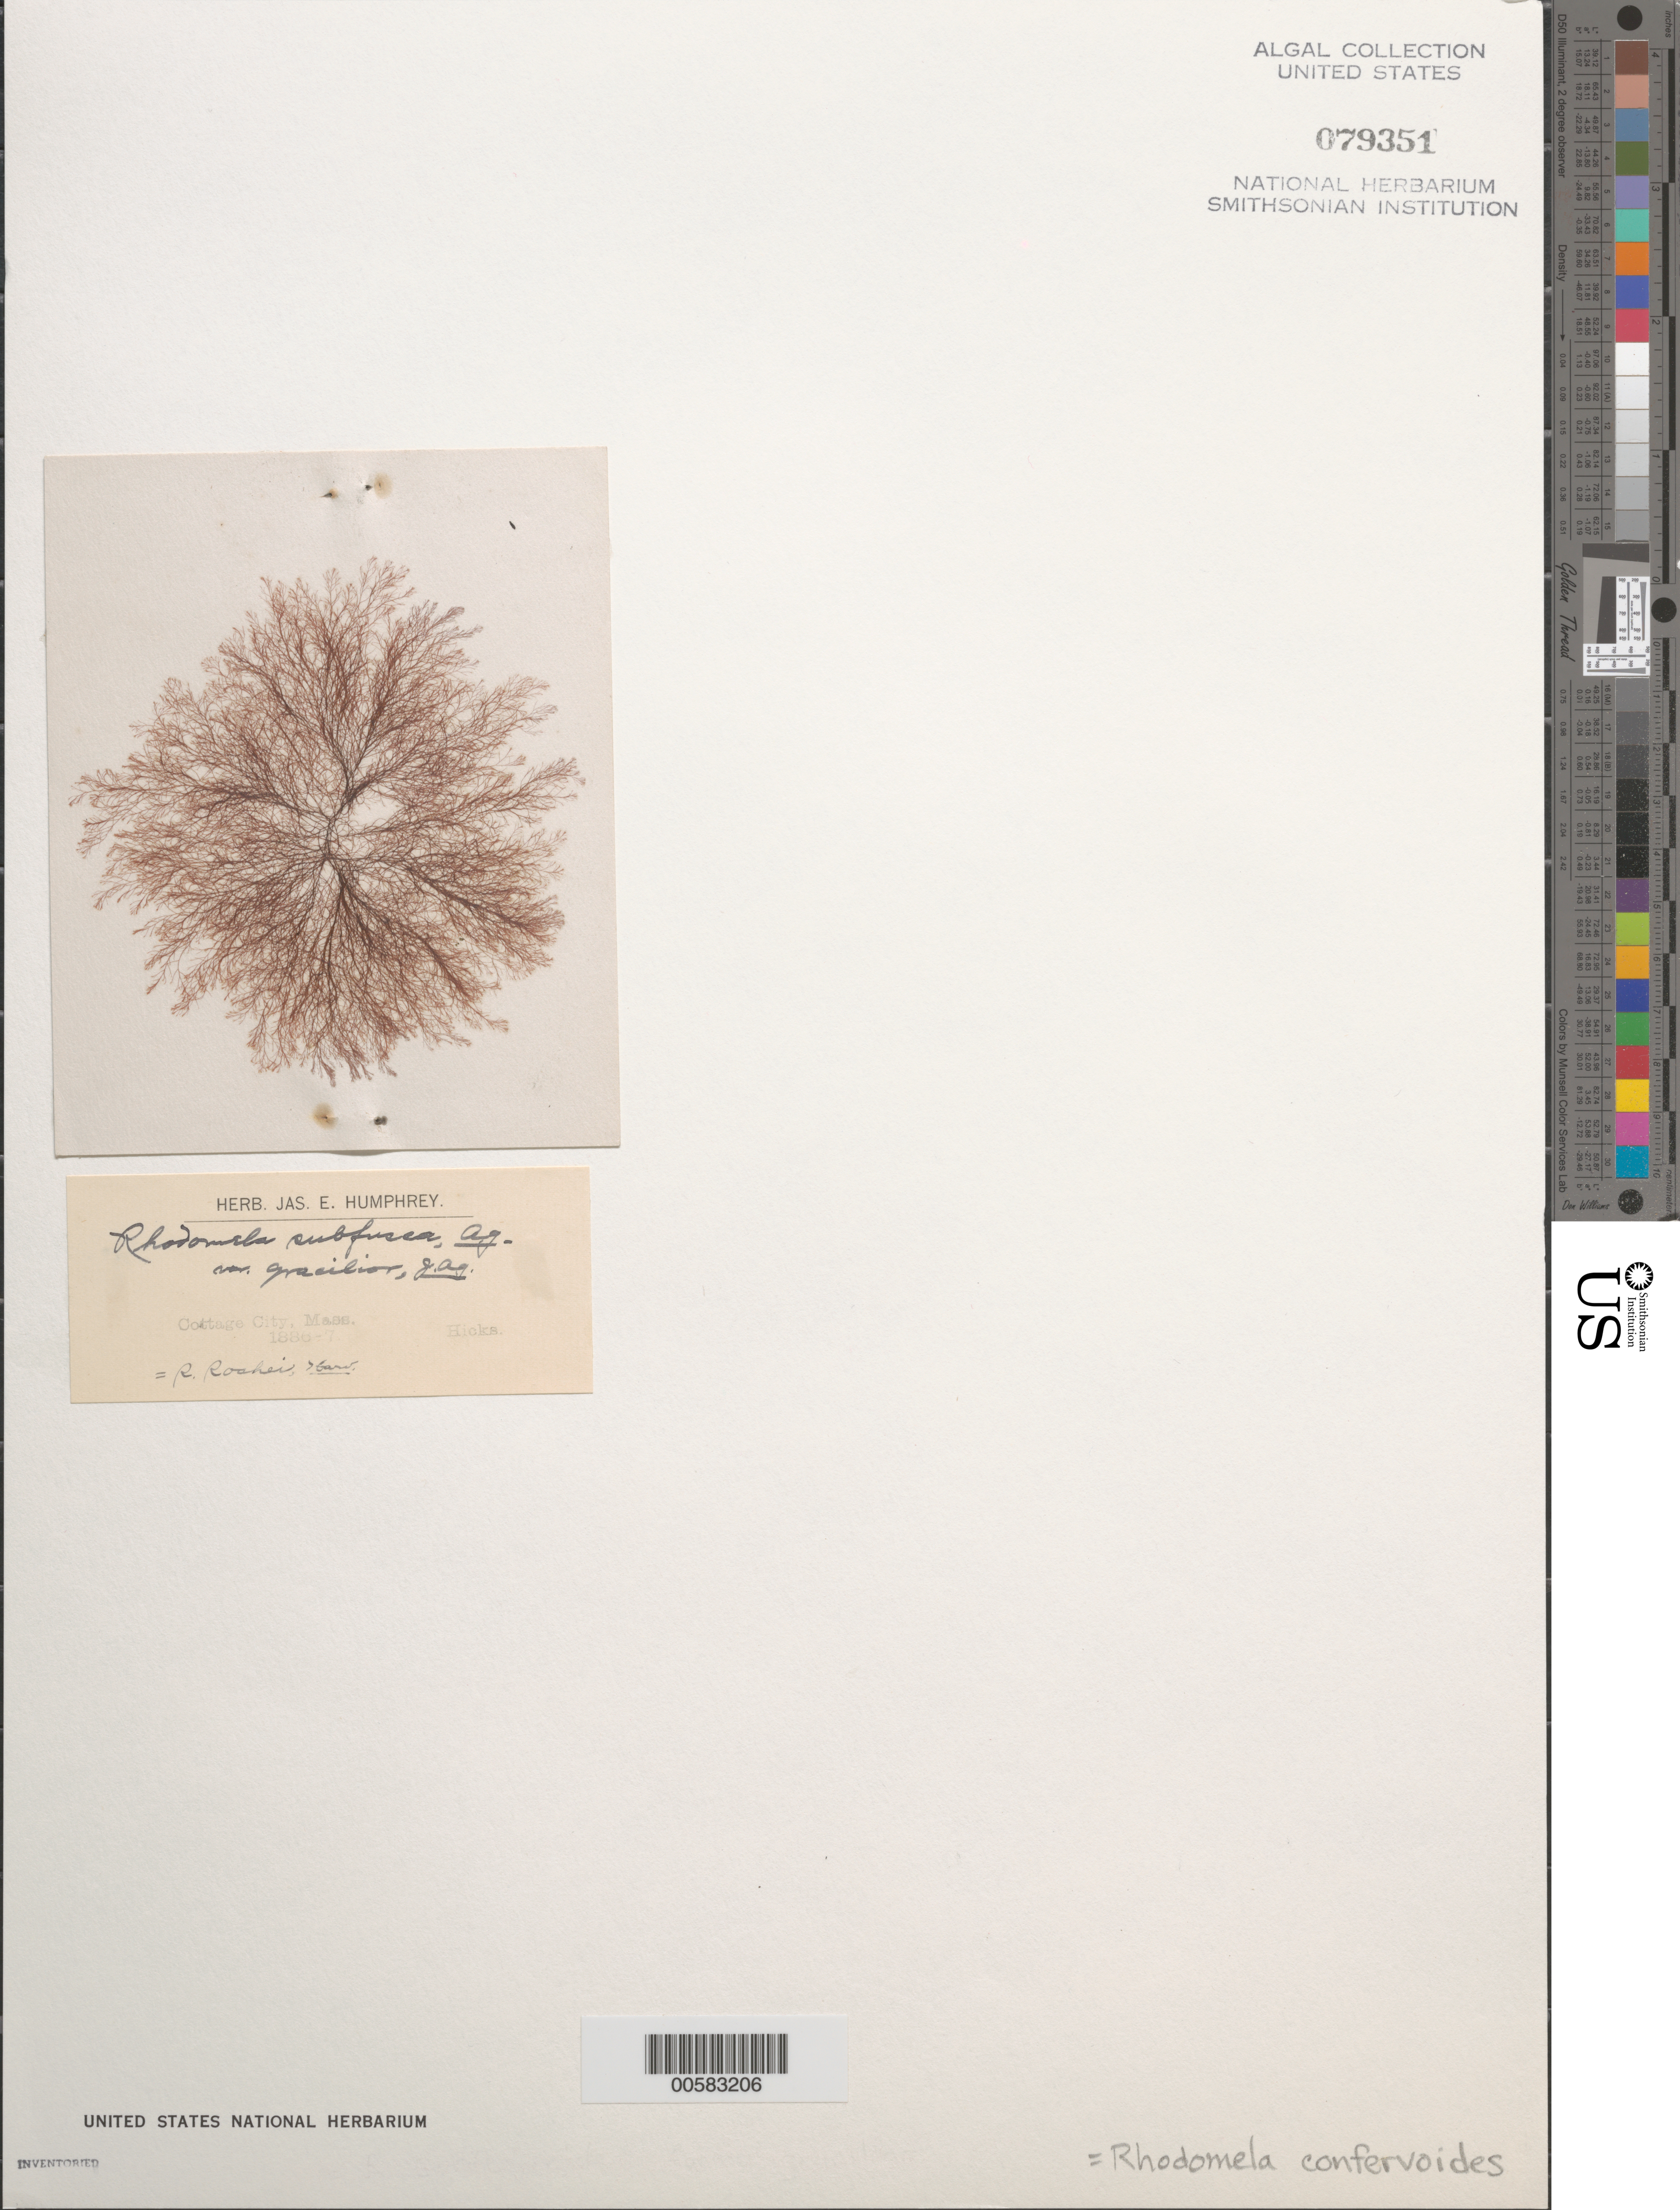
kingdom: Plantae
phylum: Rhodophyta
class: Florideophyceae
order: Ceramiales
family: Rhodomelaceae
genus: Rhodomela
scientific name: Rhodomela confervoides f. gracilior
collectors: -. Hicks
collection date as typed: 1886 or -- --- 1887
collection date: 1886 or 1887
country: United States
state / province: Massachusetts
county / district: Dukes County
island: Martha's Vineyard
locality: Cottage City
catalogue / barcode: US 79351